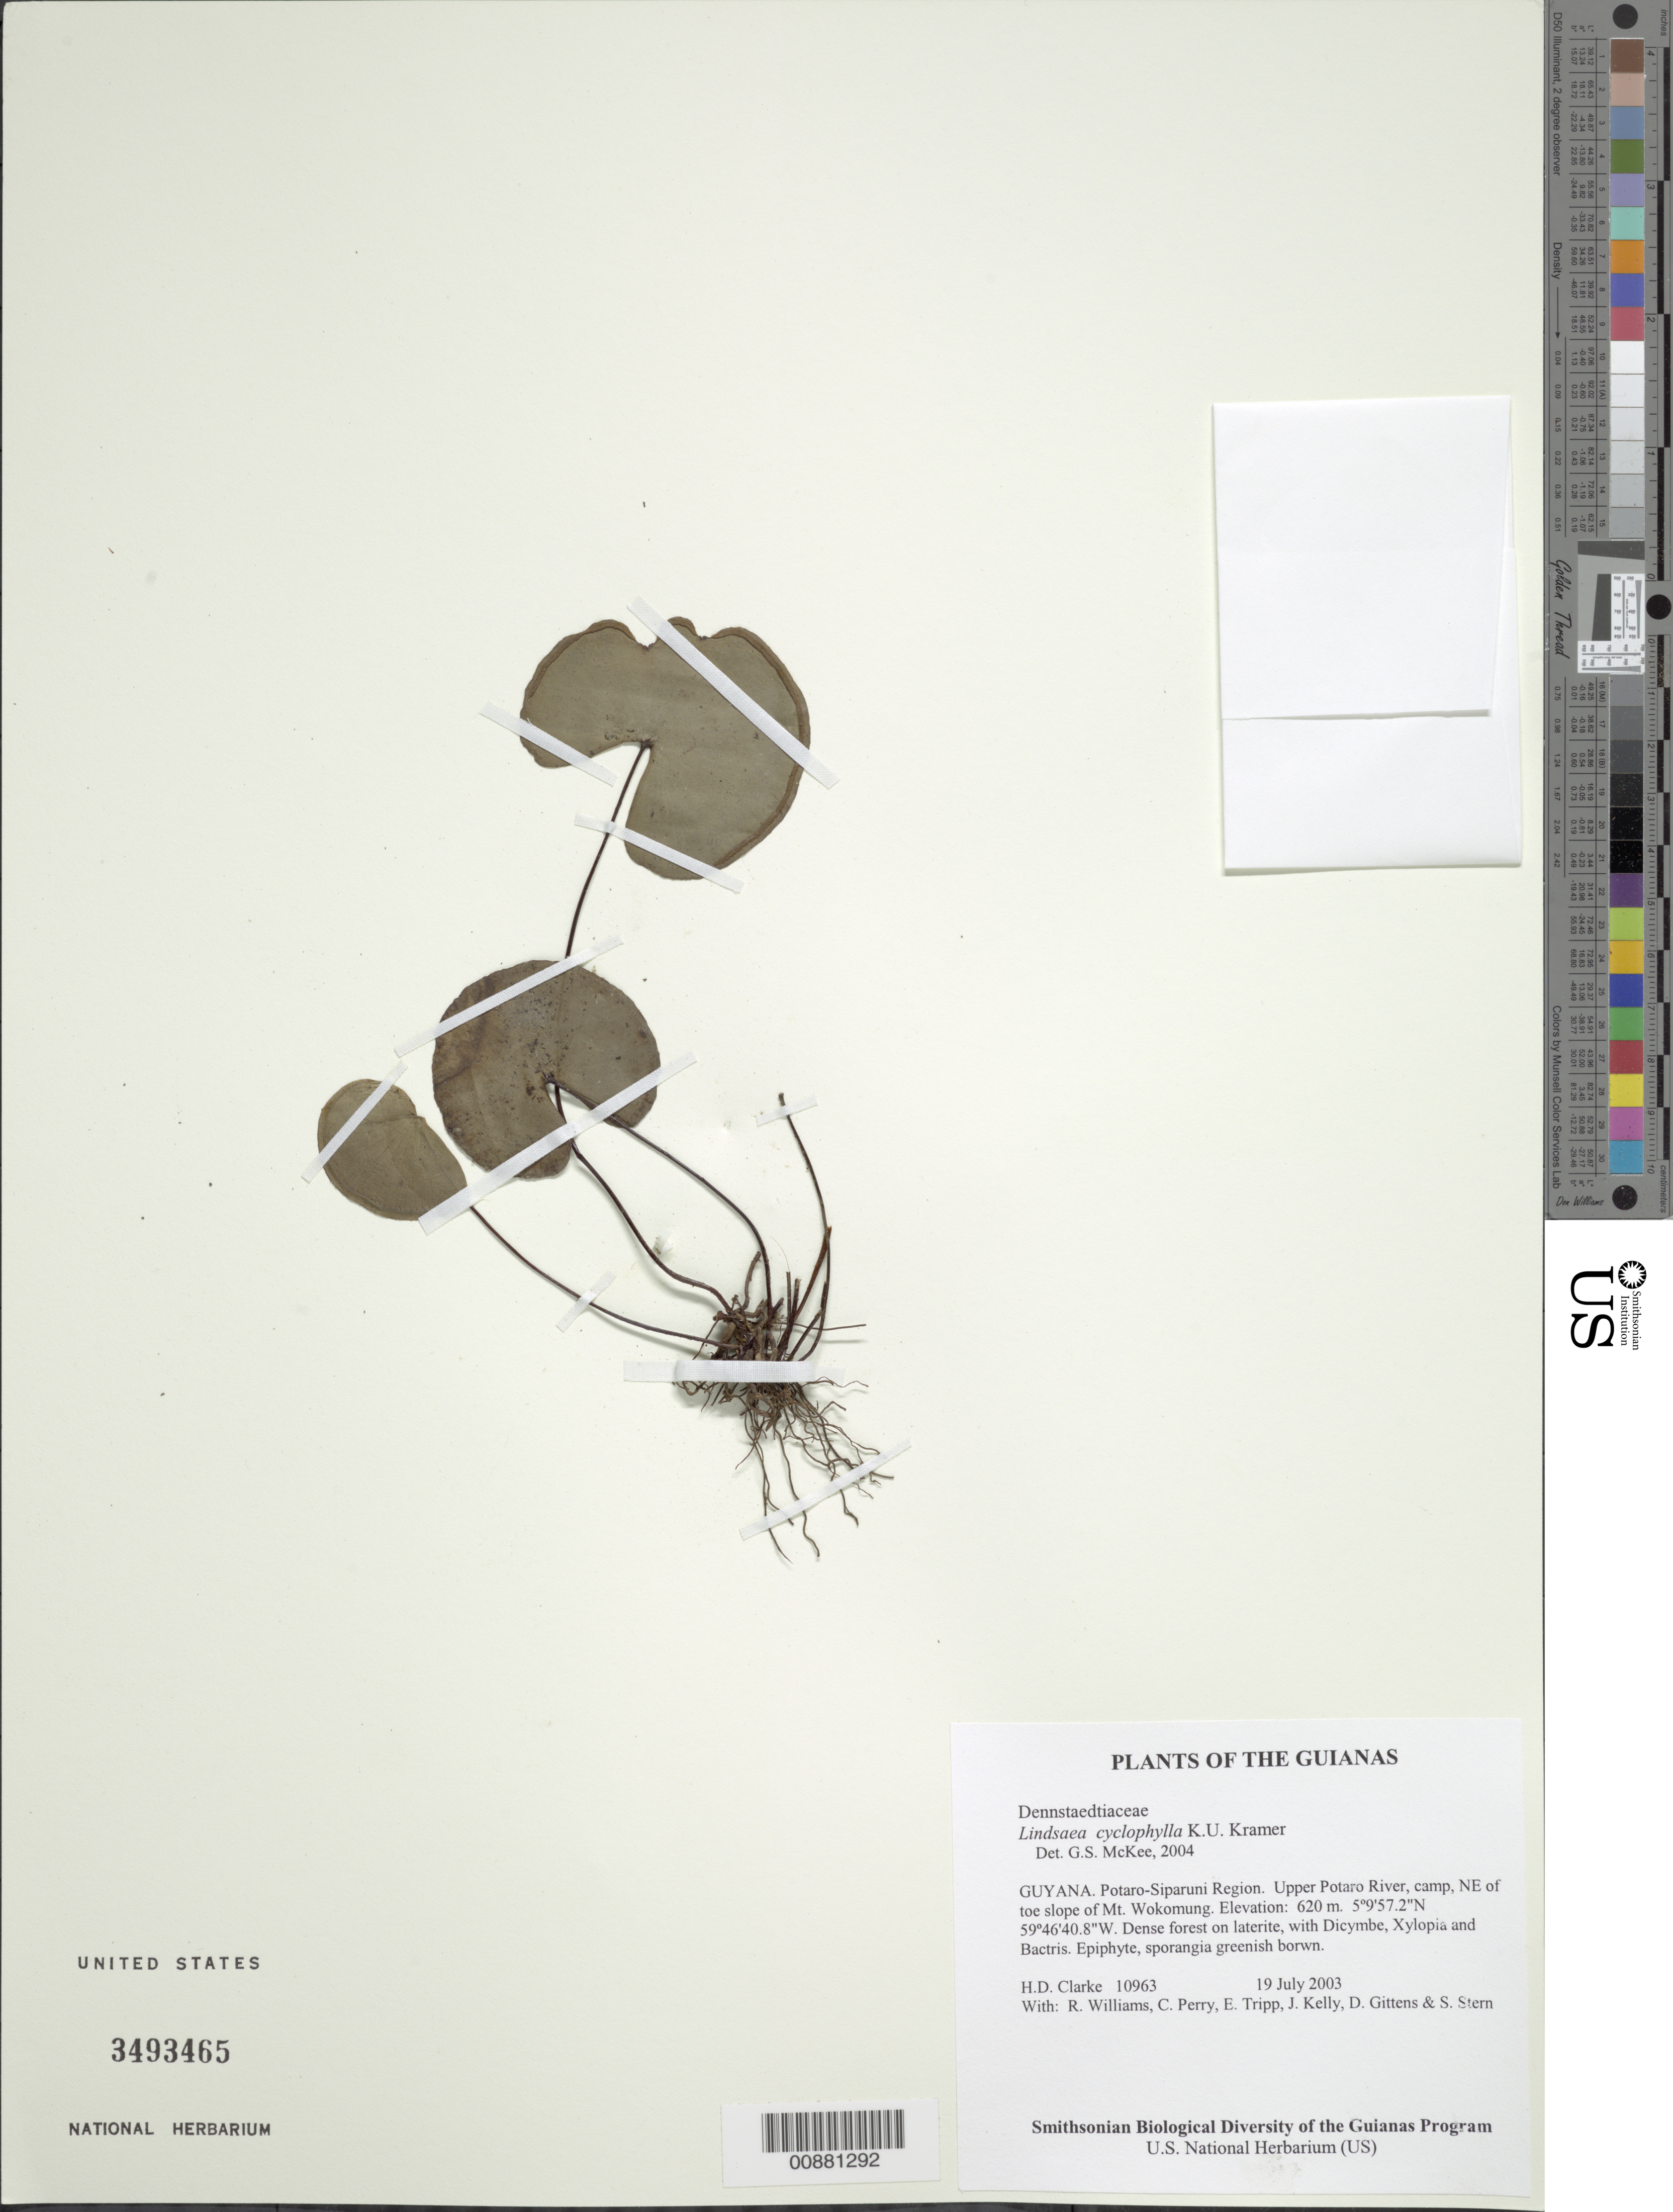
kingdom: Plantae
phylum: Tracheophyta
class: Polypodiopsida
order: Polypodiales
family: Lindsaeaceae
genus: Lindsaea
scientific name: Lindsaea cyclophylla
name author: K.U. Kramer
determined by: McKee, G. S., (US), NMNH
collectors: H. D. Clarke, R. Williams, C. Perry, E. Tripp, J. Kelly, D. Gittens & S. R. Stern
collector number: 10963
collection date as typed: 19 July 2003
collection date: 2003-07-19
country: Guyana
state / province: Potaro-Siparuni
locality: Upper Potaro River, camp, NE of toe slope of Mt. Wokomung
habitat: Dense forest on laterite, with Dicymbe, Xylopia and Bactris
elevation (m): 620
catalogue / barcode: US 3493465